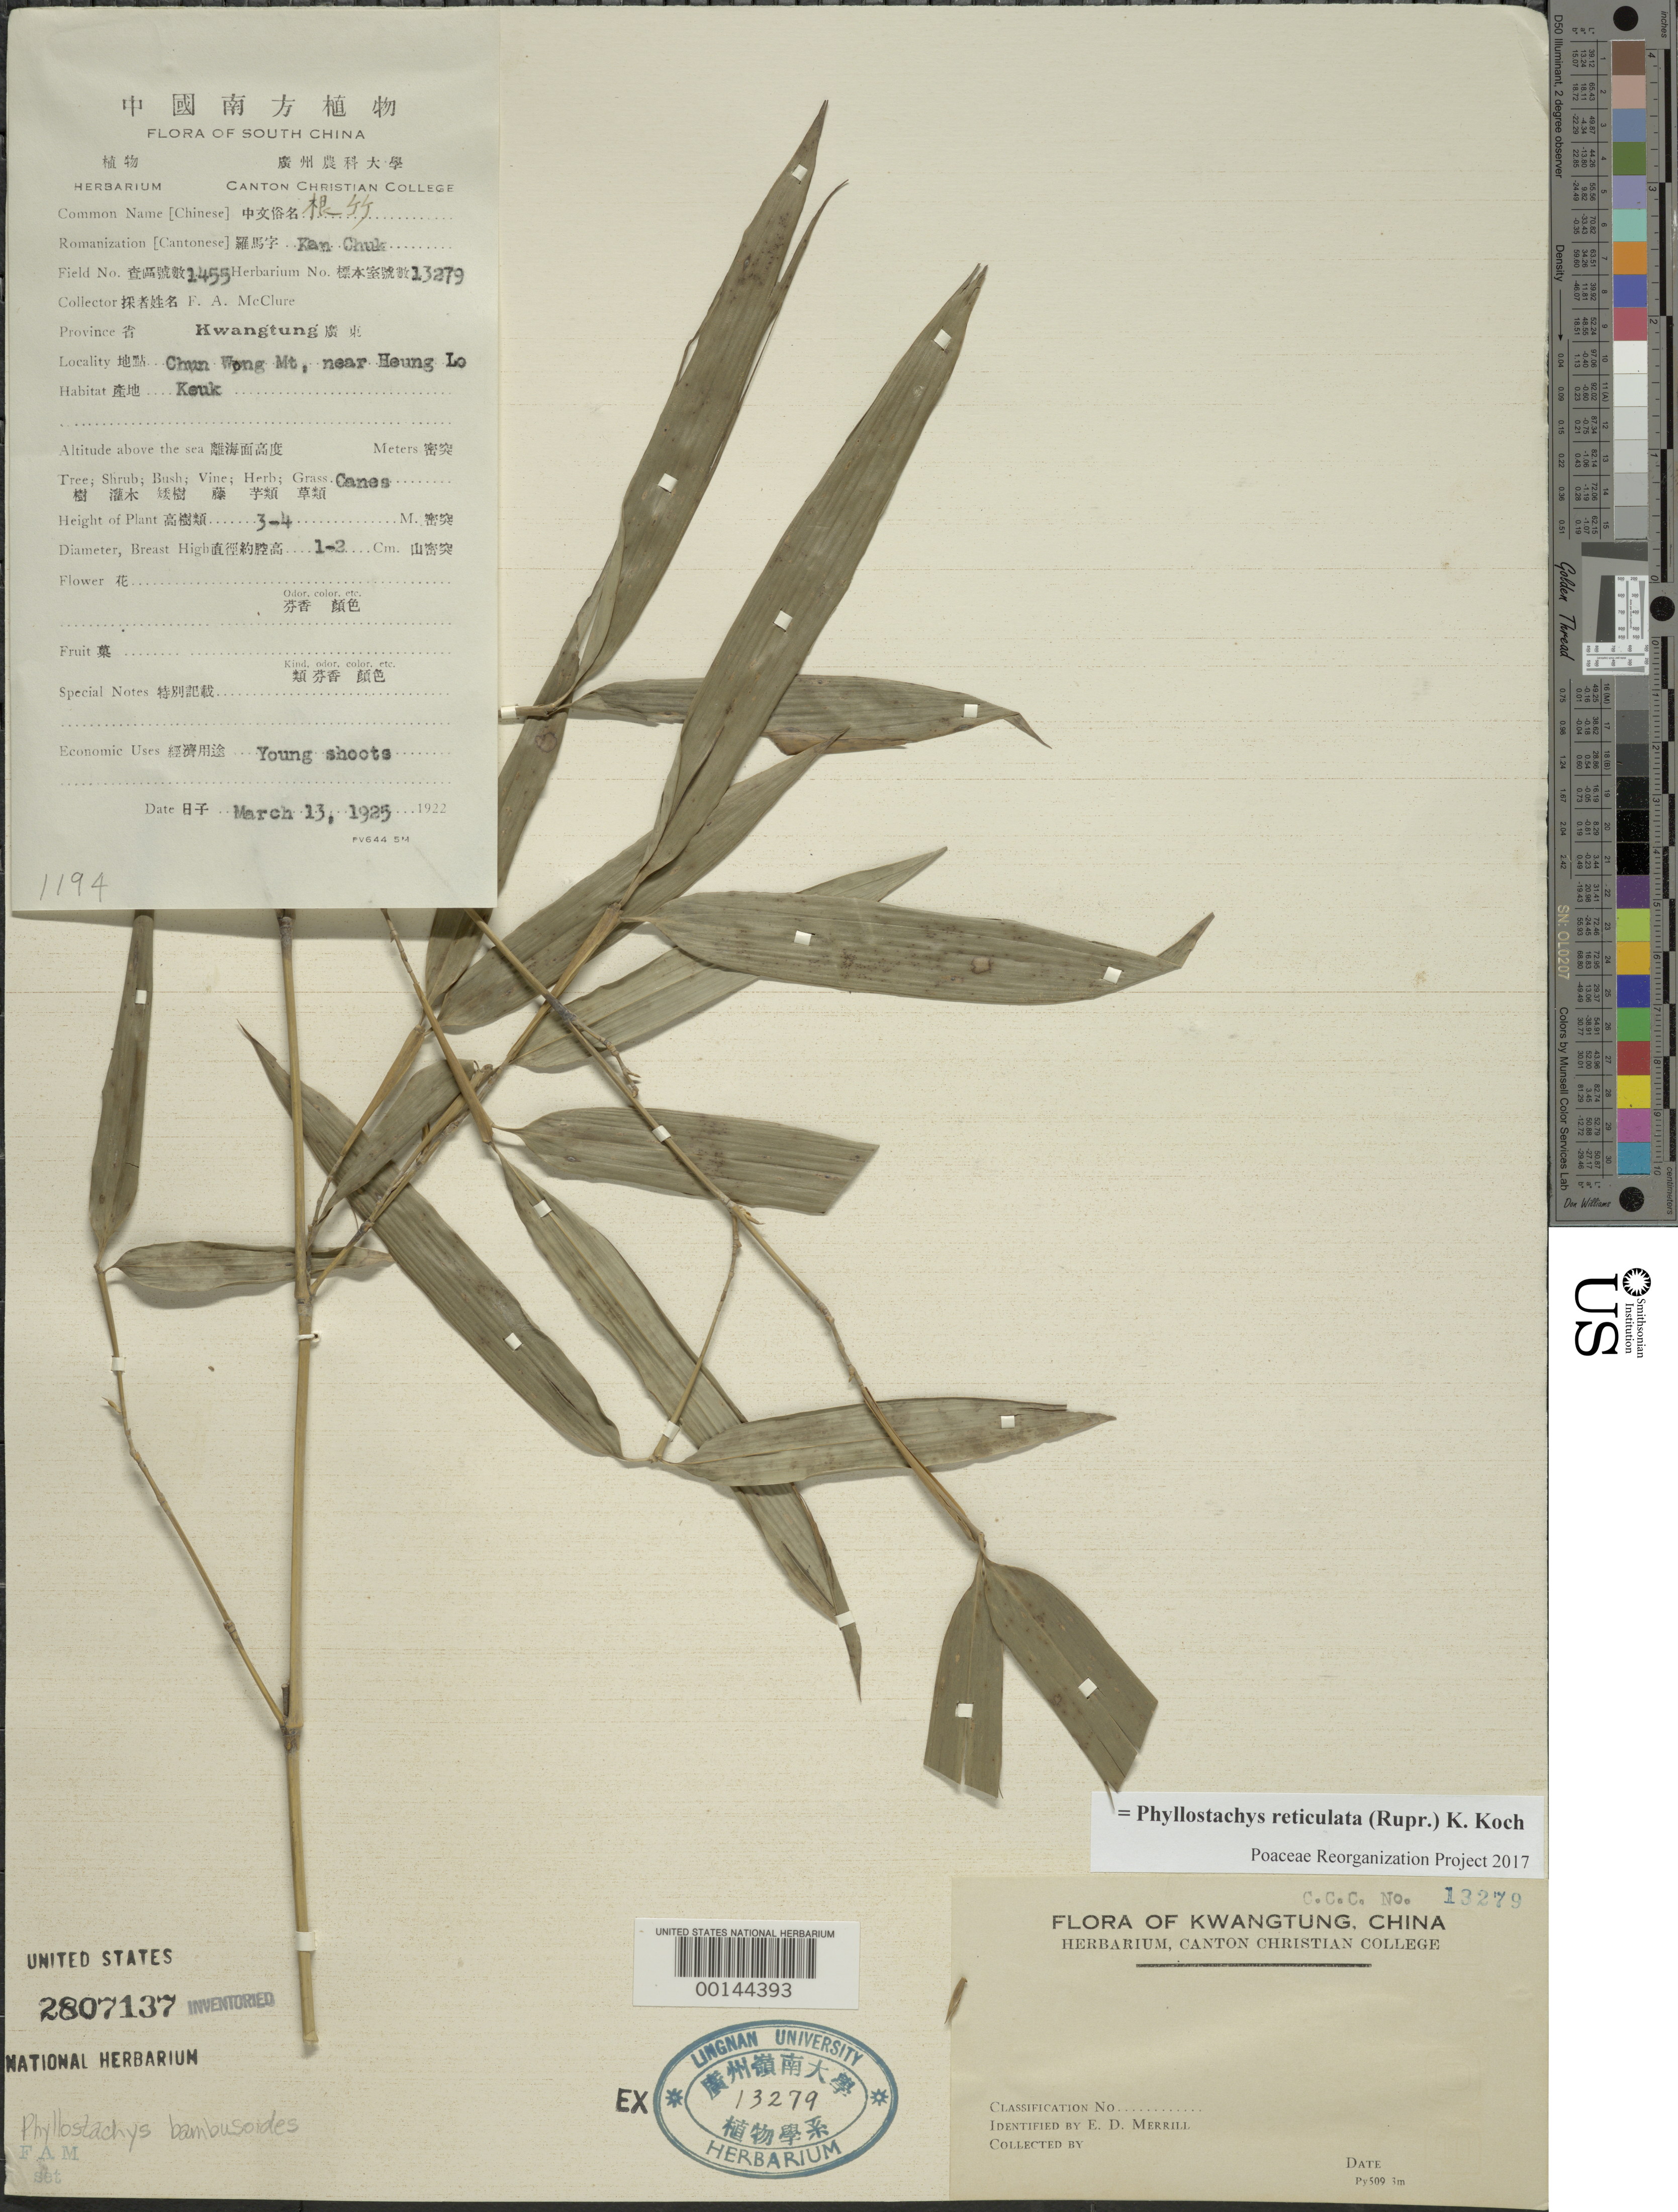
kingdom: Plantae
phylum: Tracheophyta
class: Liliopsida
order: Poales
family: Poaceae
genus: Phyllostachys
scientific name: Phyllostachys reticulata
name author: (Rupr.) K. Koch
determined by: Poaceae Reorganization Project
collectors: F. A. McClure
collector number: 1455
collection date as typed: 13 Mar 1925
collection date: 1925-03-13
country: China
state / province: Guangdong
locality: Chun wong mt., houng lo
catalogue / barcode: US 2807137